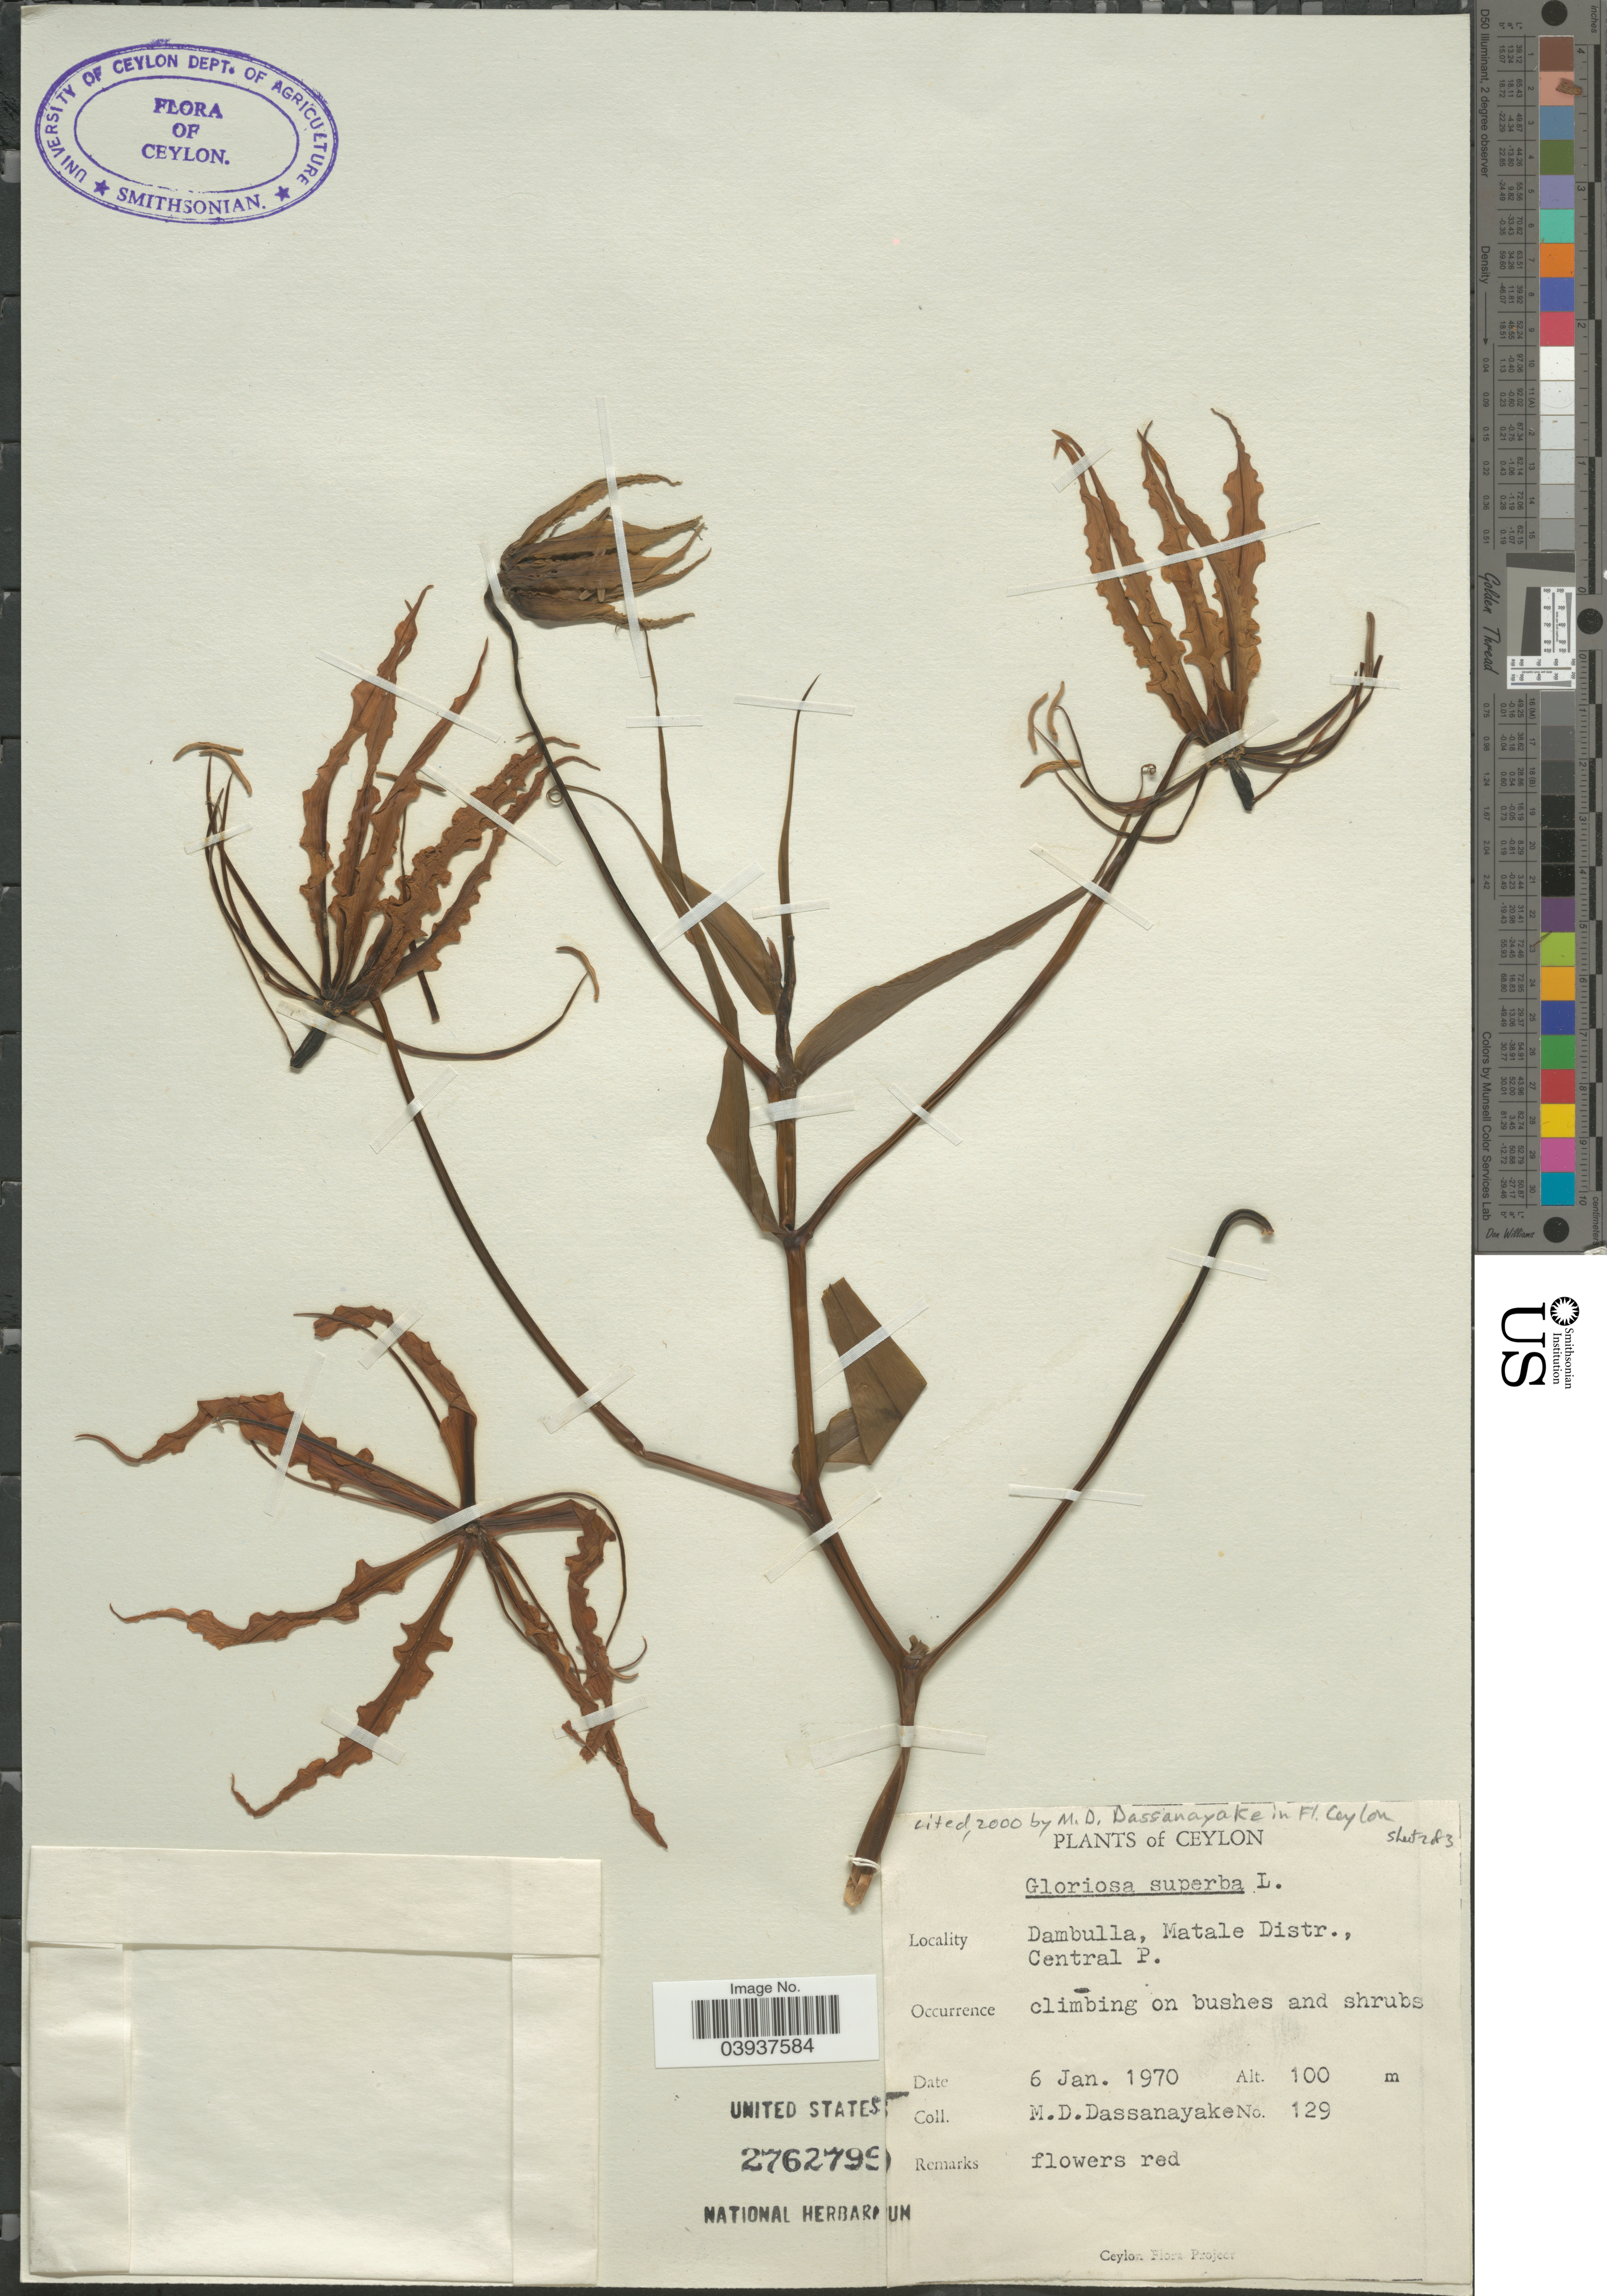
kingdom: Plantae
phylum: Tracheophyta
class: Liliopsida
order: Liliales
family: Colchicaceae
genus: Gloriosa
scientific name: Gloriosa superba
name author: L.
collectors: M. D. Dassanayake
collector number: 129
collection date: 1970-01-06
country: Sri Lanka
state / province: Central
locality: Ceylon. Dambulla, Matale Distr., Central P.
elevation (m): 100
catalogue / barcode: US 2762799